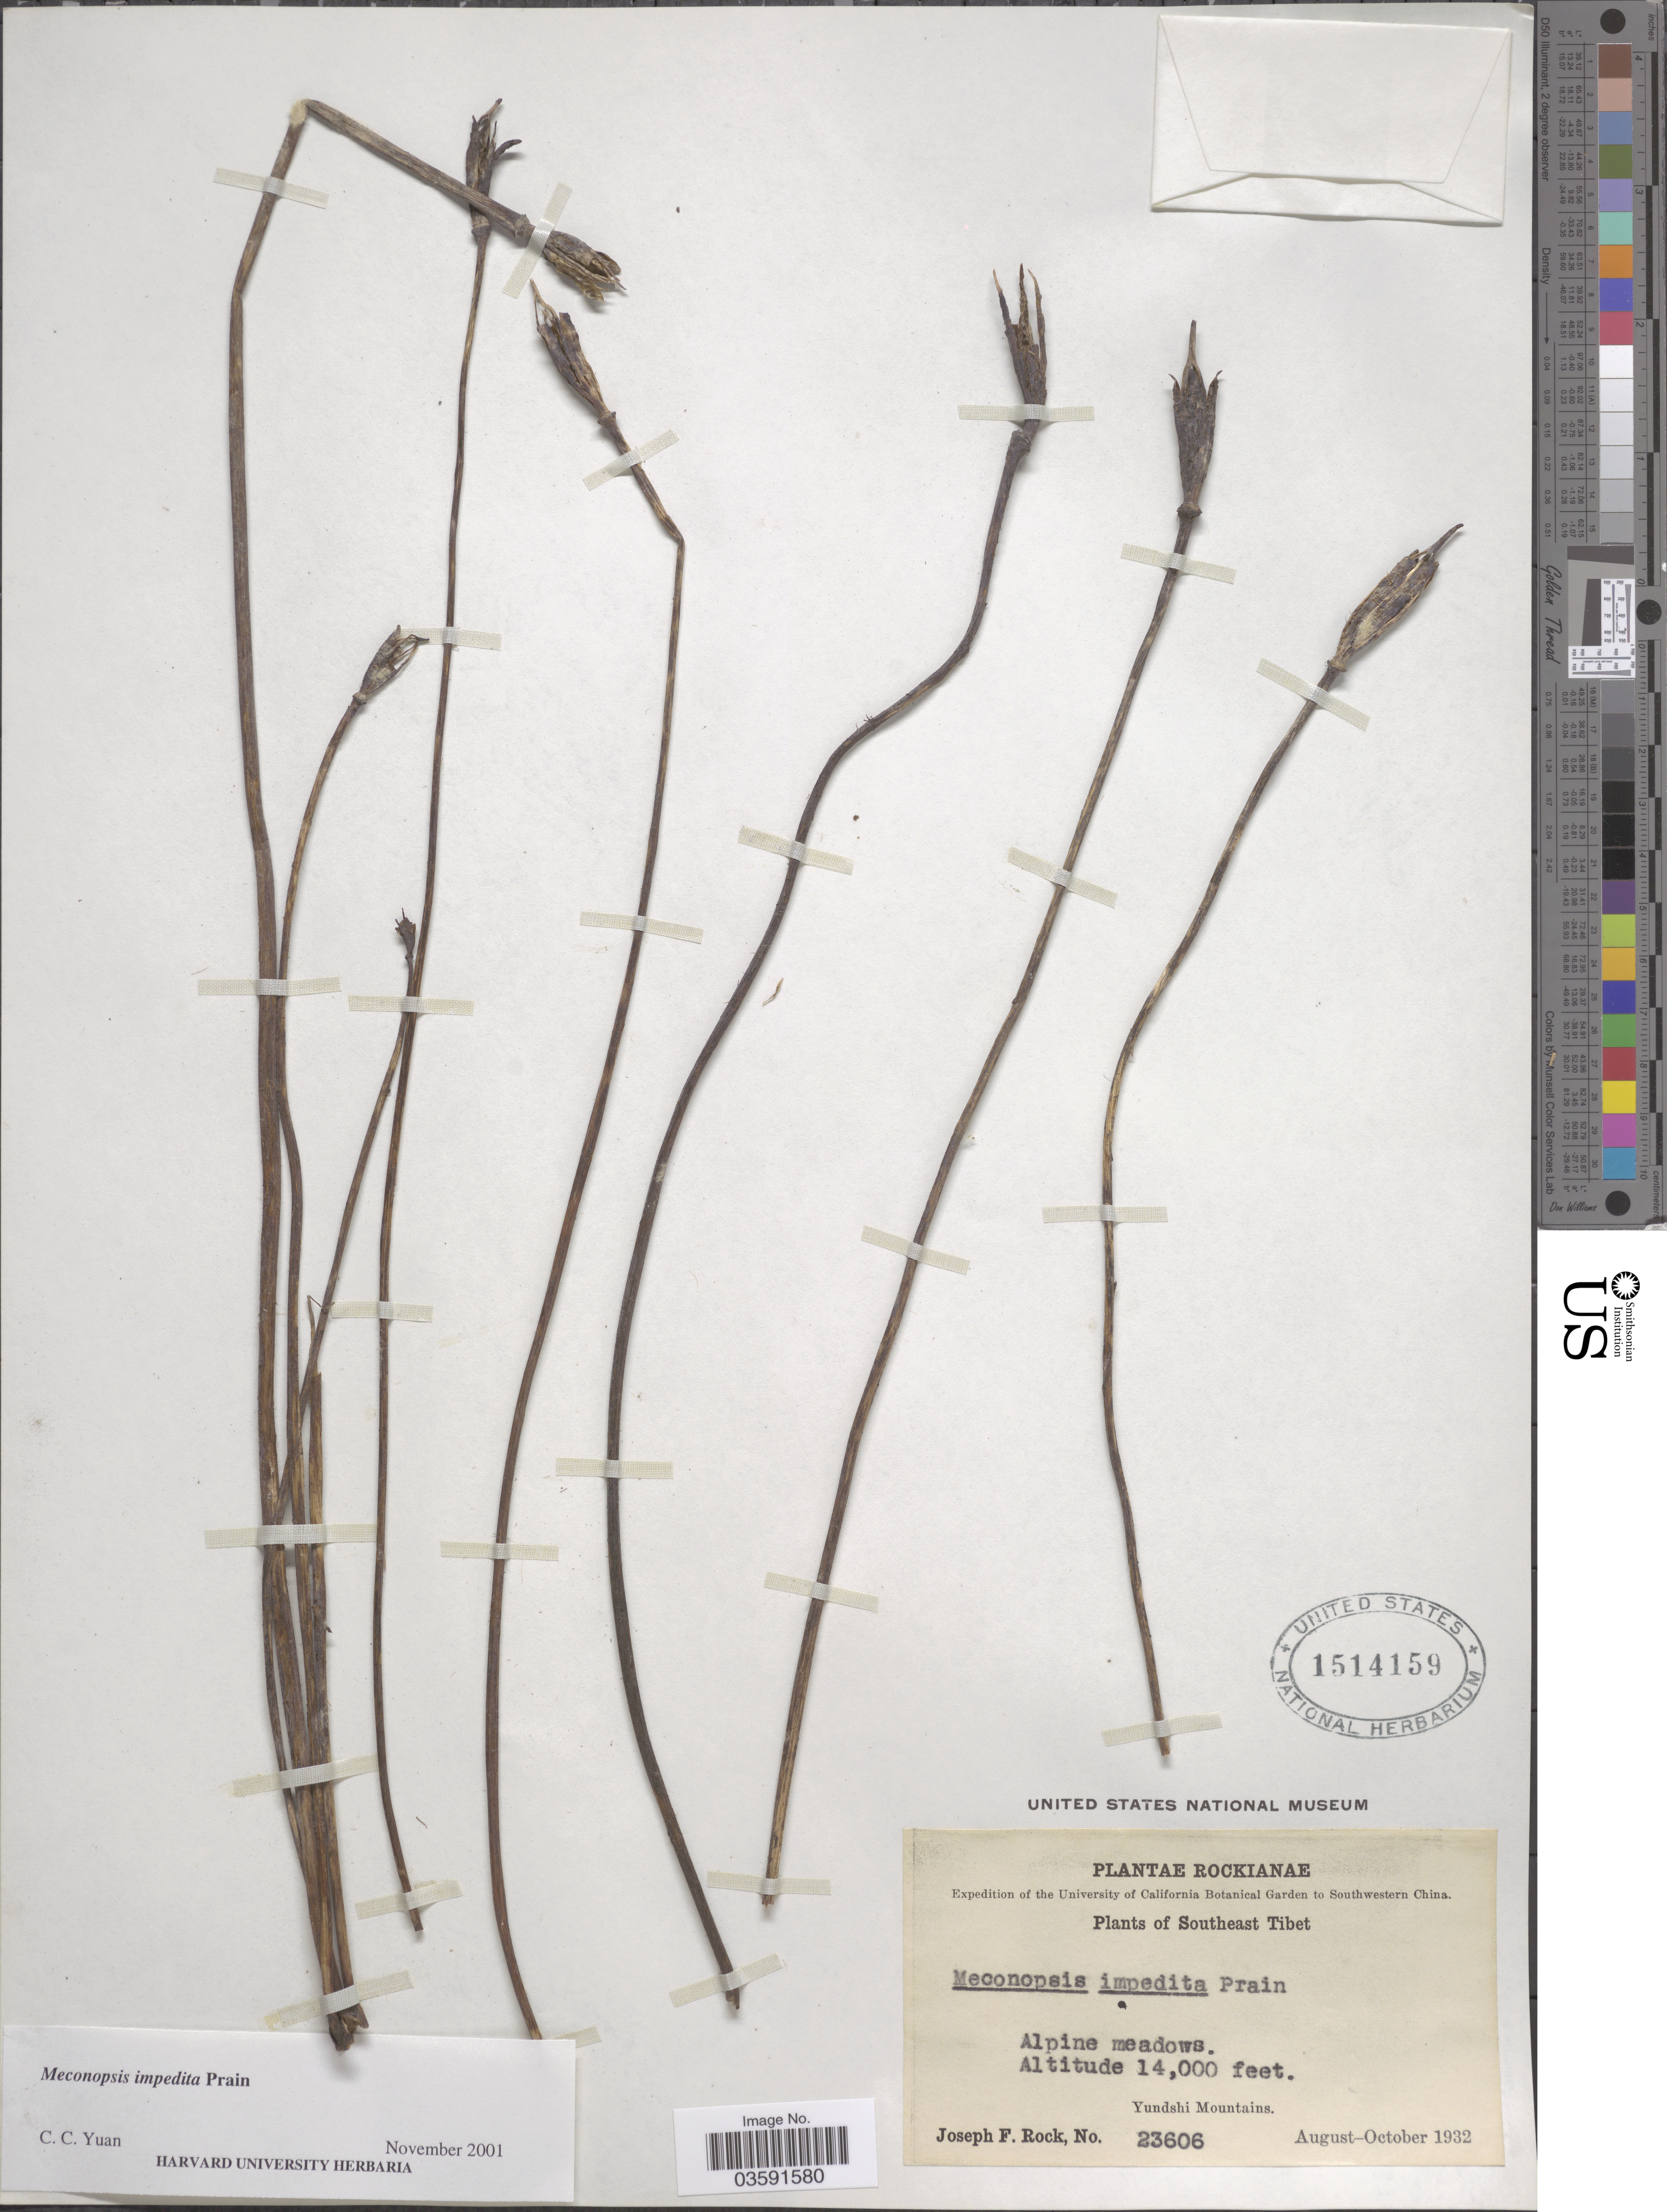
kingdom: Plantae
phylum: Tracheophyta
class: Magnoliopsida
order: Ranunculales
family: Papaveraceae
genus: Meconopsis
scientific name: Meconopsis impedita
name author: Prain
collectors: J. F. Rock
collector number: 23606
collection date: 1932-08/1932-10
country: China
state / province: Xizang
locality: Southwestern China. Southeast Tibet. Yundshi Mountains.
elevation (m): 4267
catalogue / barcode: US 1514159